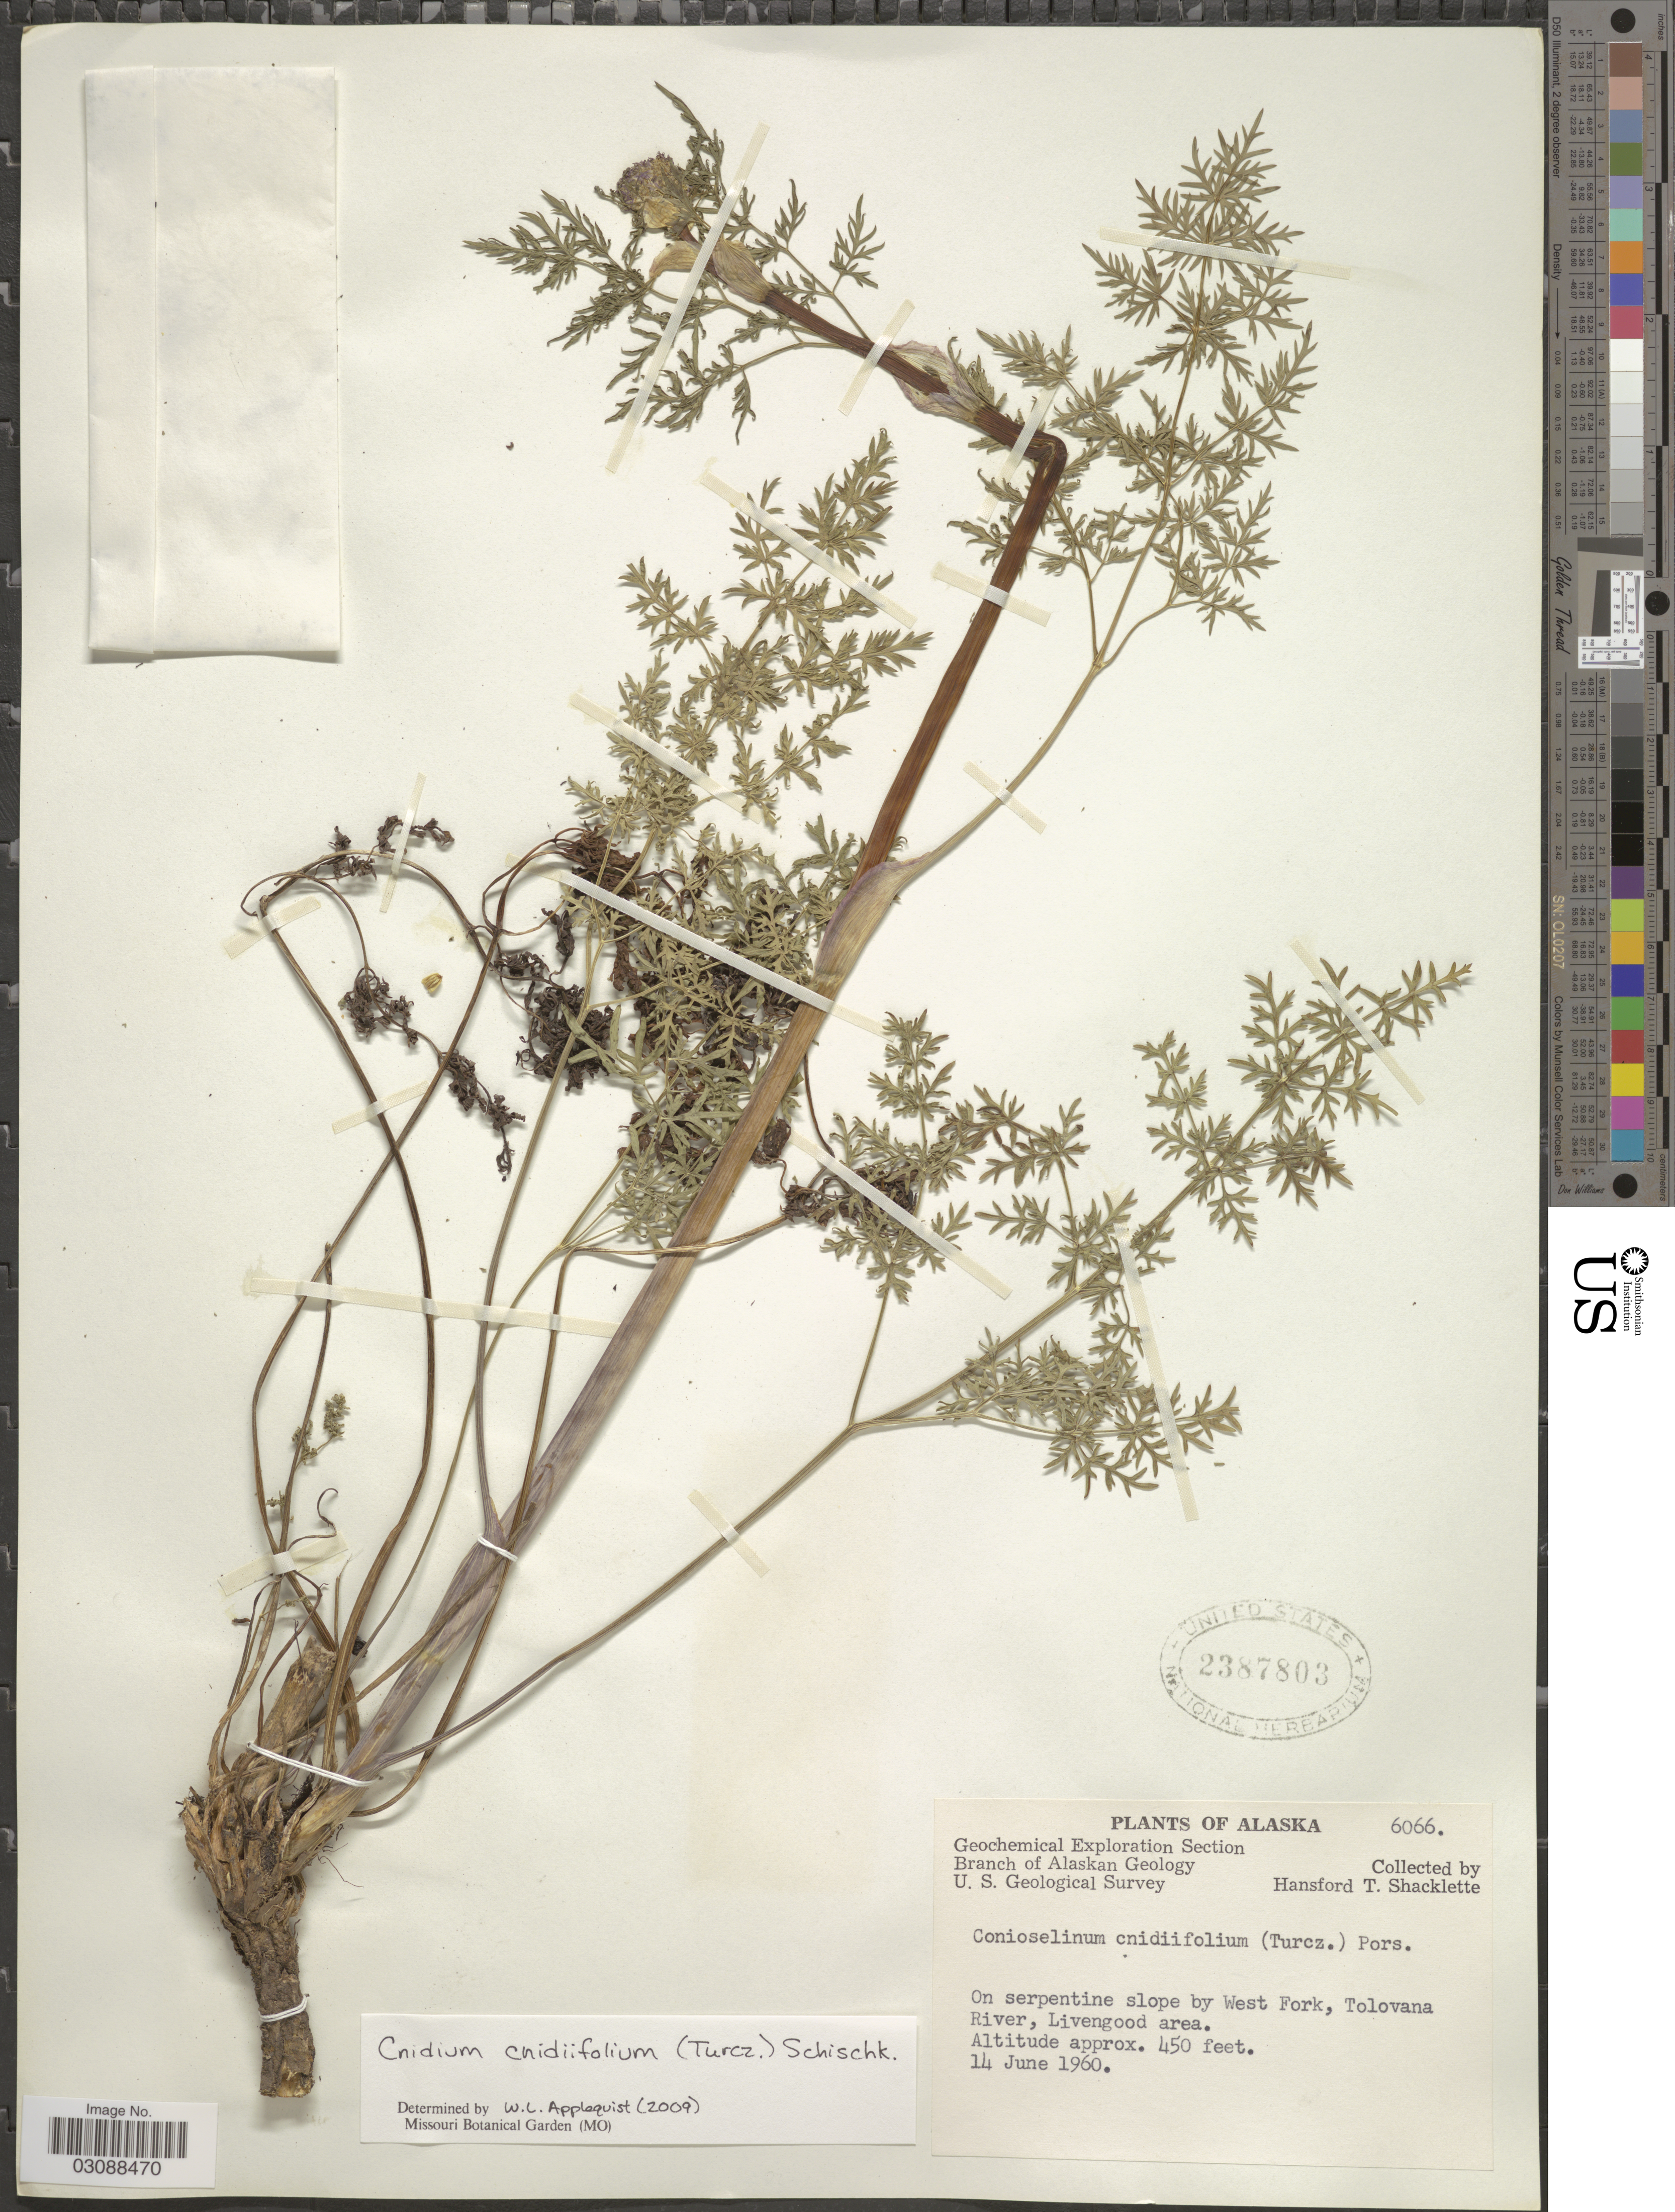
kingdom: Plantae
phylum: Tracheophyta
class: Magnoliopsida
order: Apiales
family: Apiaceae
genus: Cnidium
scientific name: Cnidium cnidiifolium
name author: (Turcz.) Schischk.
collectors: H. Shacklette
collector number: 6066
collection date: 1960-06-14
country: United States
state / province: Alaska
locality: On serpentine slope by West Fork, Tolovana River, Livengood area.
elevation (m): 137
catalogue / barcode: US 2387803